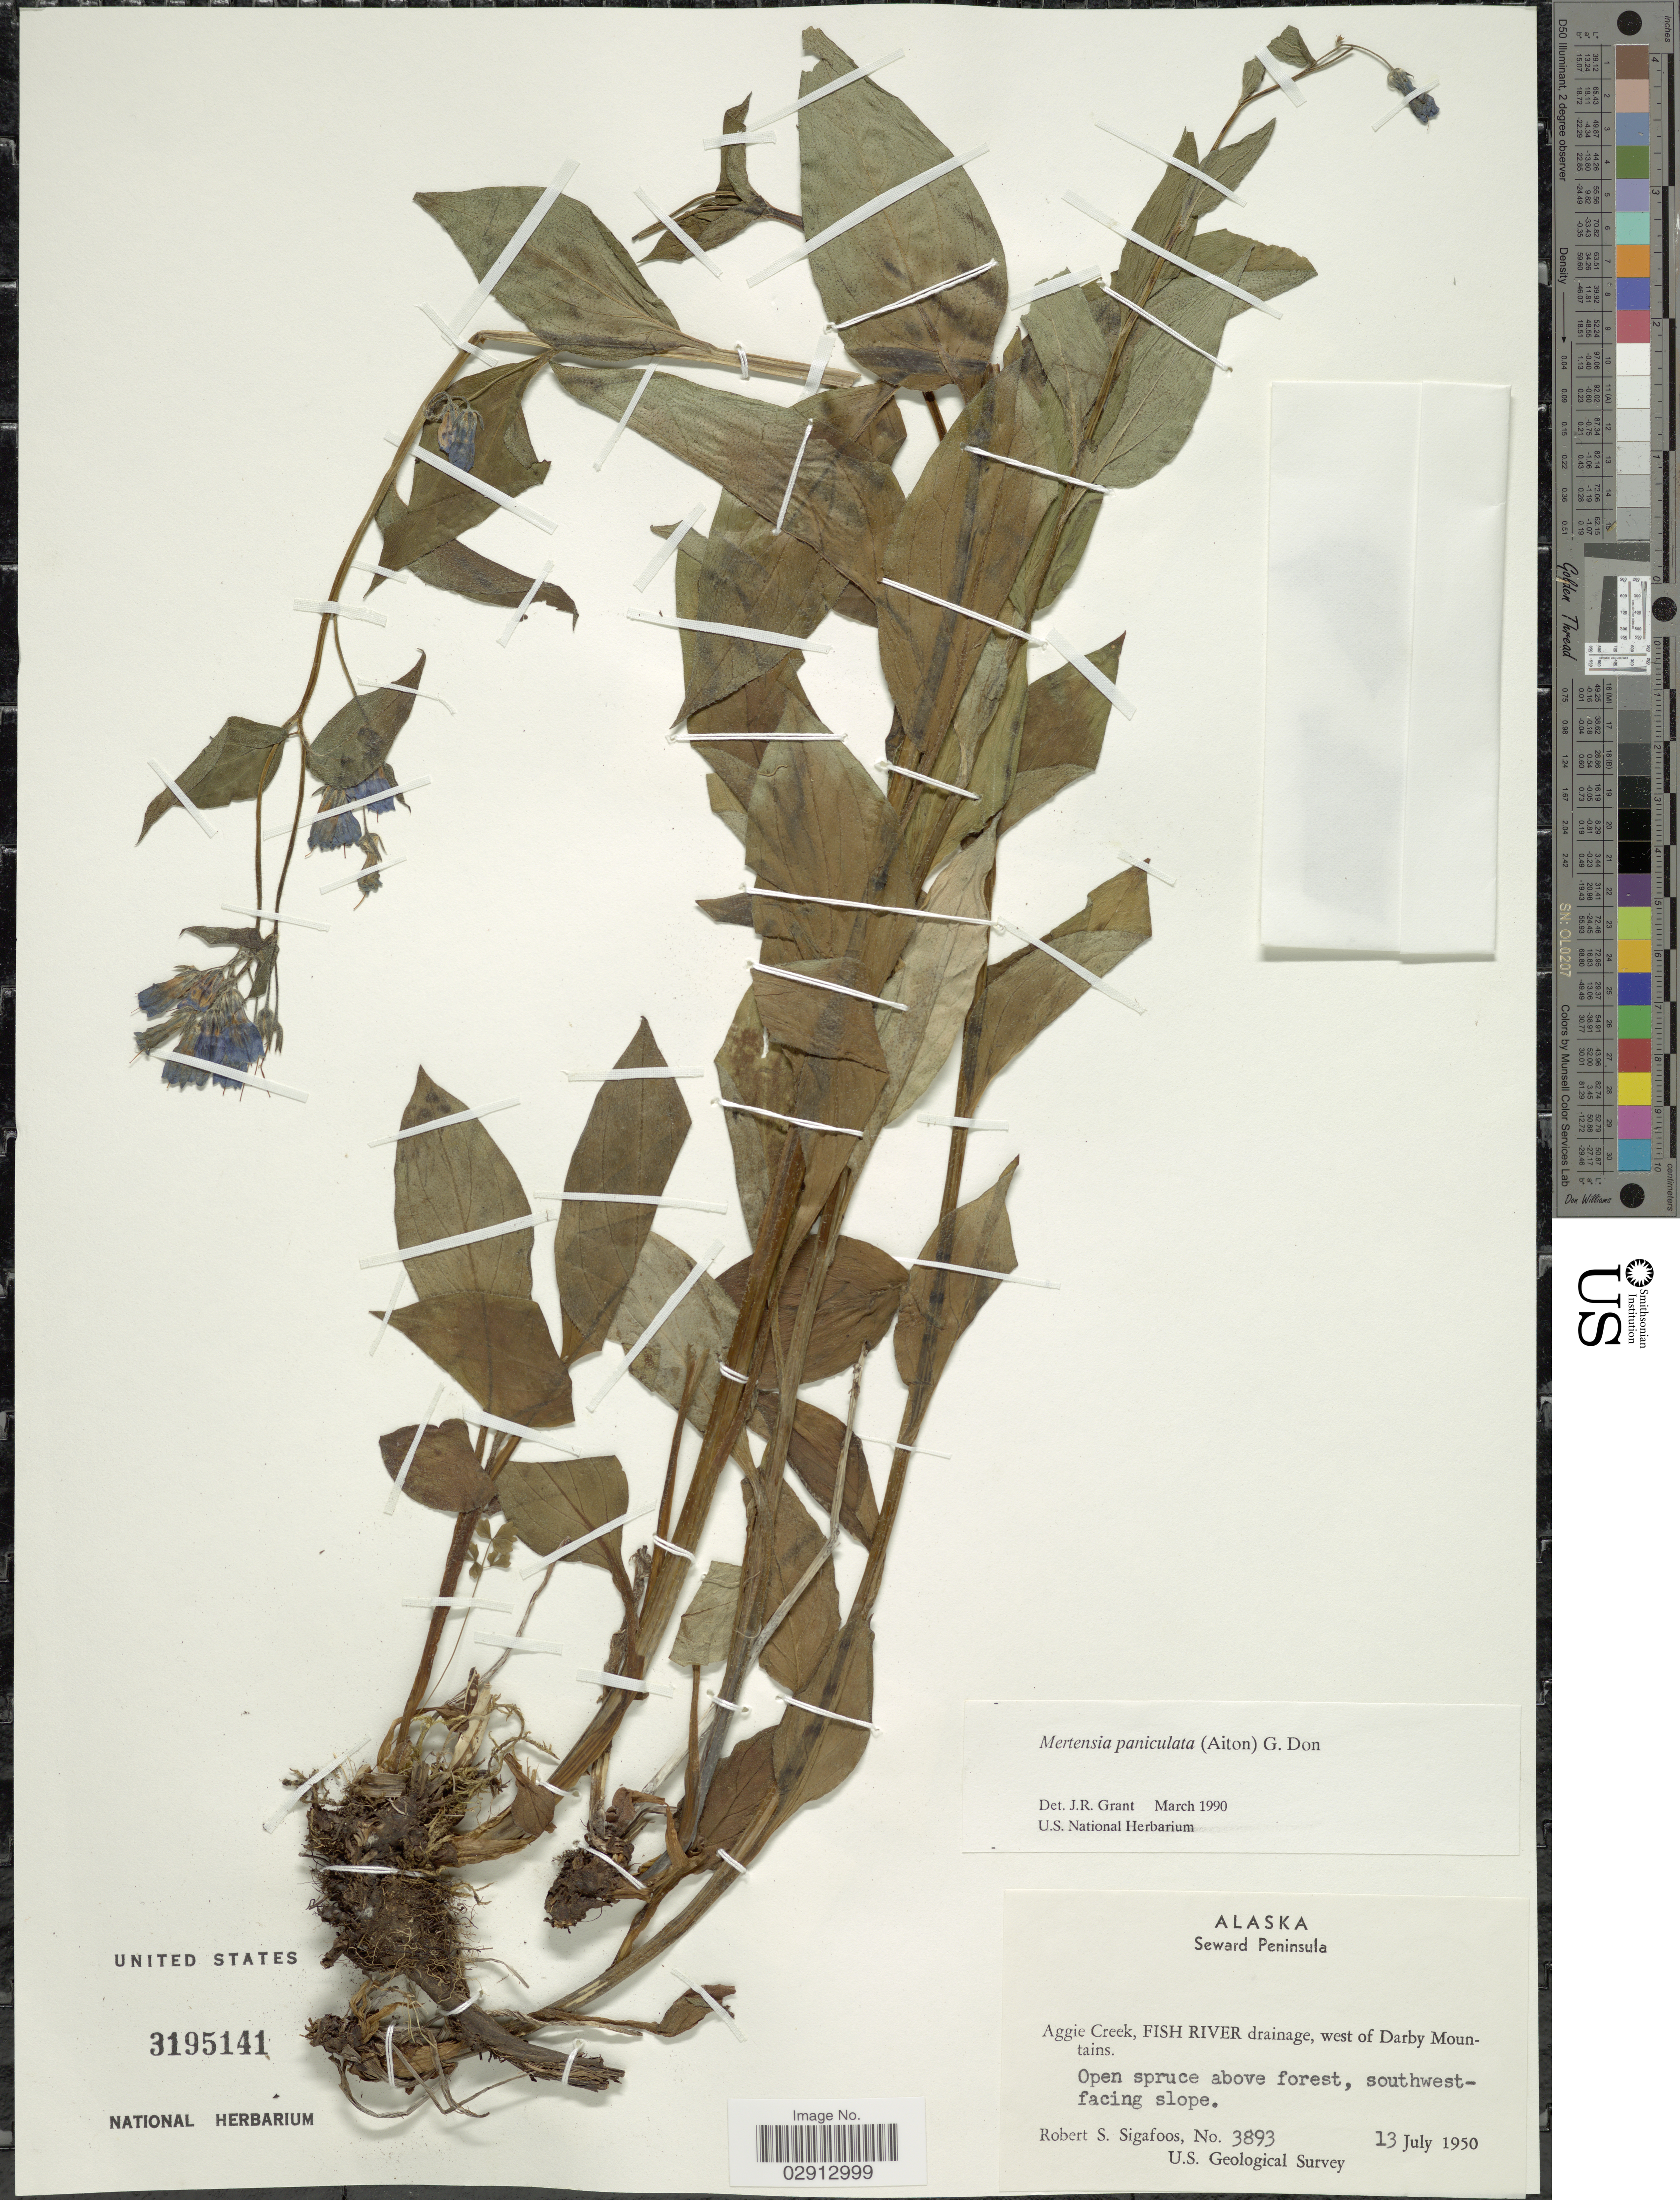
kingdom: Plantae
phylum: Tracheophyta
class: Magnoliopsida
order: Boraginales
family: Boraginaceae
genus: Mertensia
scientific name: Mertensia paniculata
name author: (Aiton) G. Don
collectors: R. Sigafoos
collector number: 3893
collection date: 1950-07-13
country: United States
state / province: Alaska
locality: Seward Peninsula. Aggie Creek, Fish River drainage, west of Darby Mountains.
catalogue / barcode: US 3195141